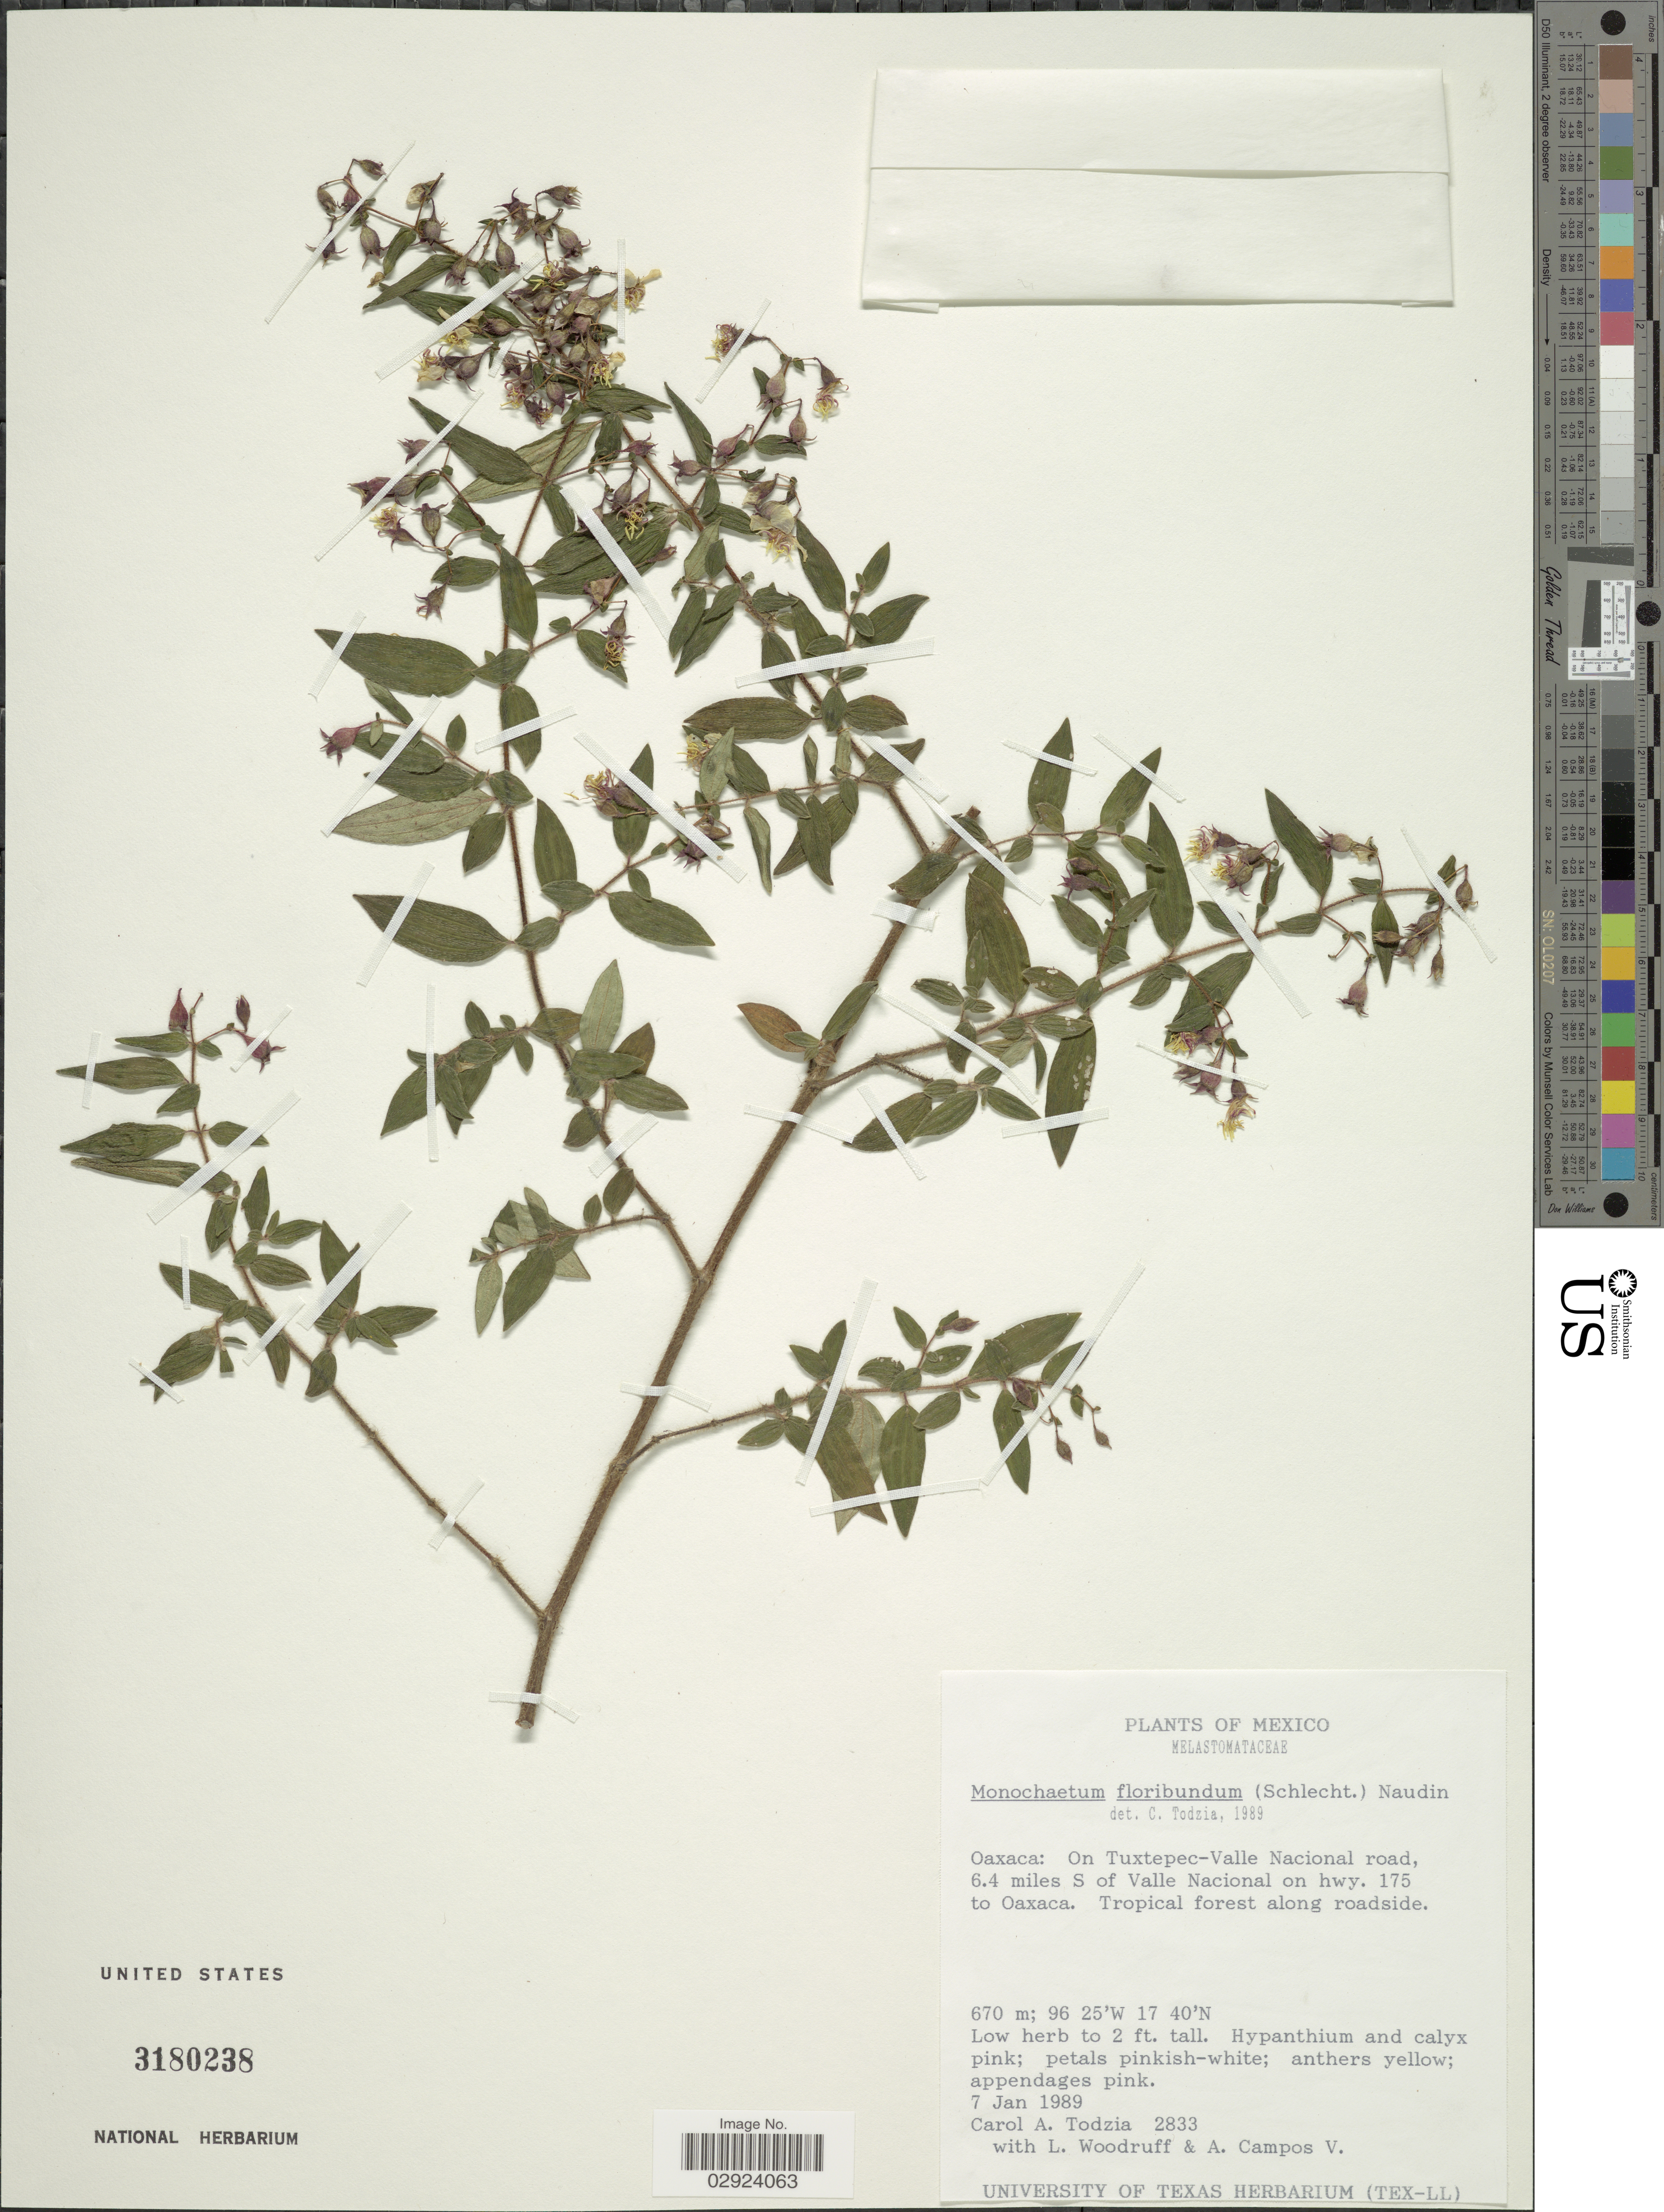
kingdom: Plantae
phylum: Tracheophyta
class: Magnoliopsida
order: Myrtales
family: Melastomataceae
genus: Monochaetum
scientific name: Monochaetum floribundum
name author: (Schltdl.) Naudin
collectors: C. A. Todzia, L. Woodruff & A. Campos V.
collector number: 2833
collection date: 1989-01-07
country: Mexico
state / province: Oaxaca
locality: On Tuxtepec-Valle Nacional road, 6.4 miles S of Valle Nacional on hwy. 175 to Oaxaca. Tropical forest along roadside.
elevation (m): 670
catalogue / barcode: US 3180238